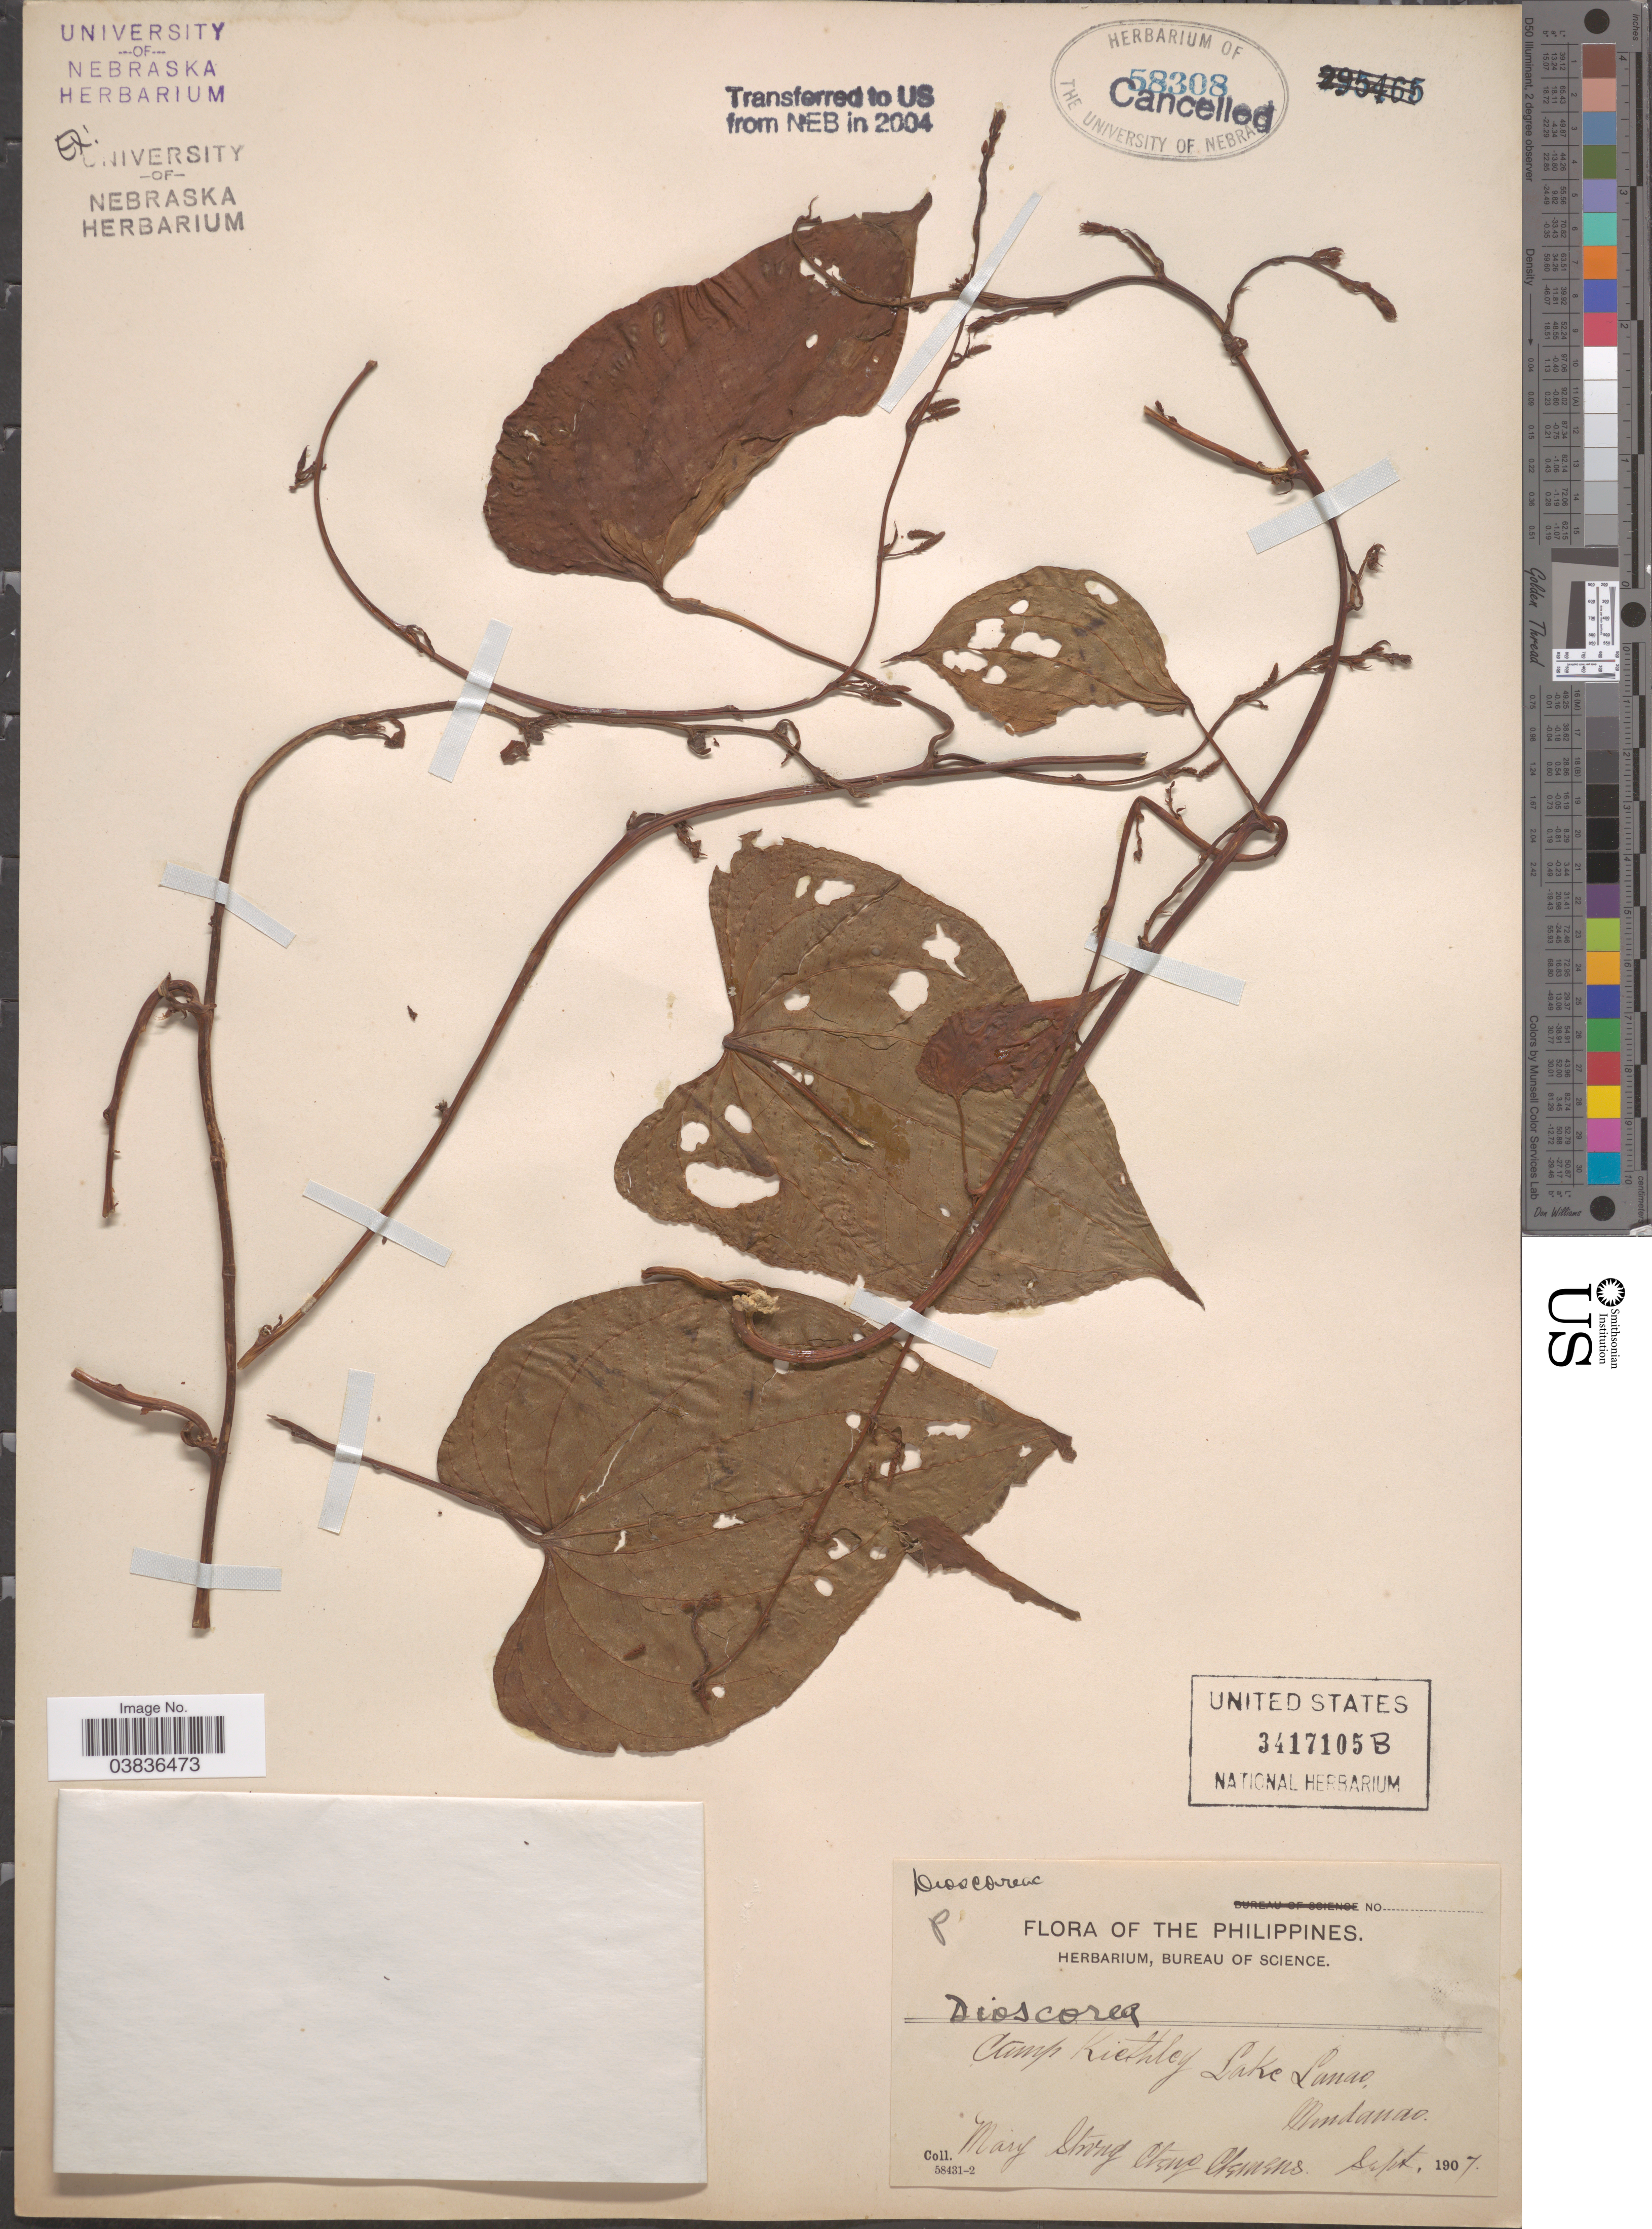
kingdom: Plantae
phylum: Tracheophyta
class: Liliopsida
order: Dioscoreales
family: Dioscoreaceae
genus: Dioscorea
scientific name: Dioscorea sp.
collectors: M. S. Clemens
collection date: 1907-09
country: Philippines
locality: Camp Keithley, Lake Lanao, Mindanao.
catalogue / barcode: US 3417105B